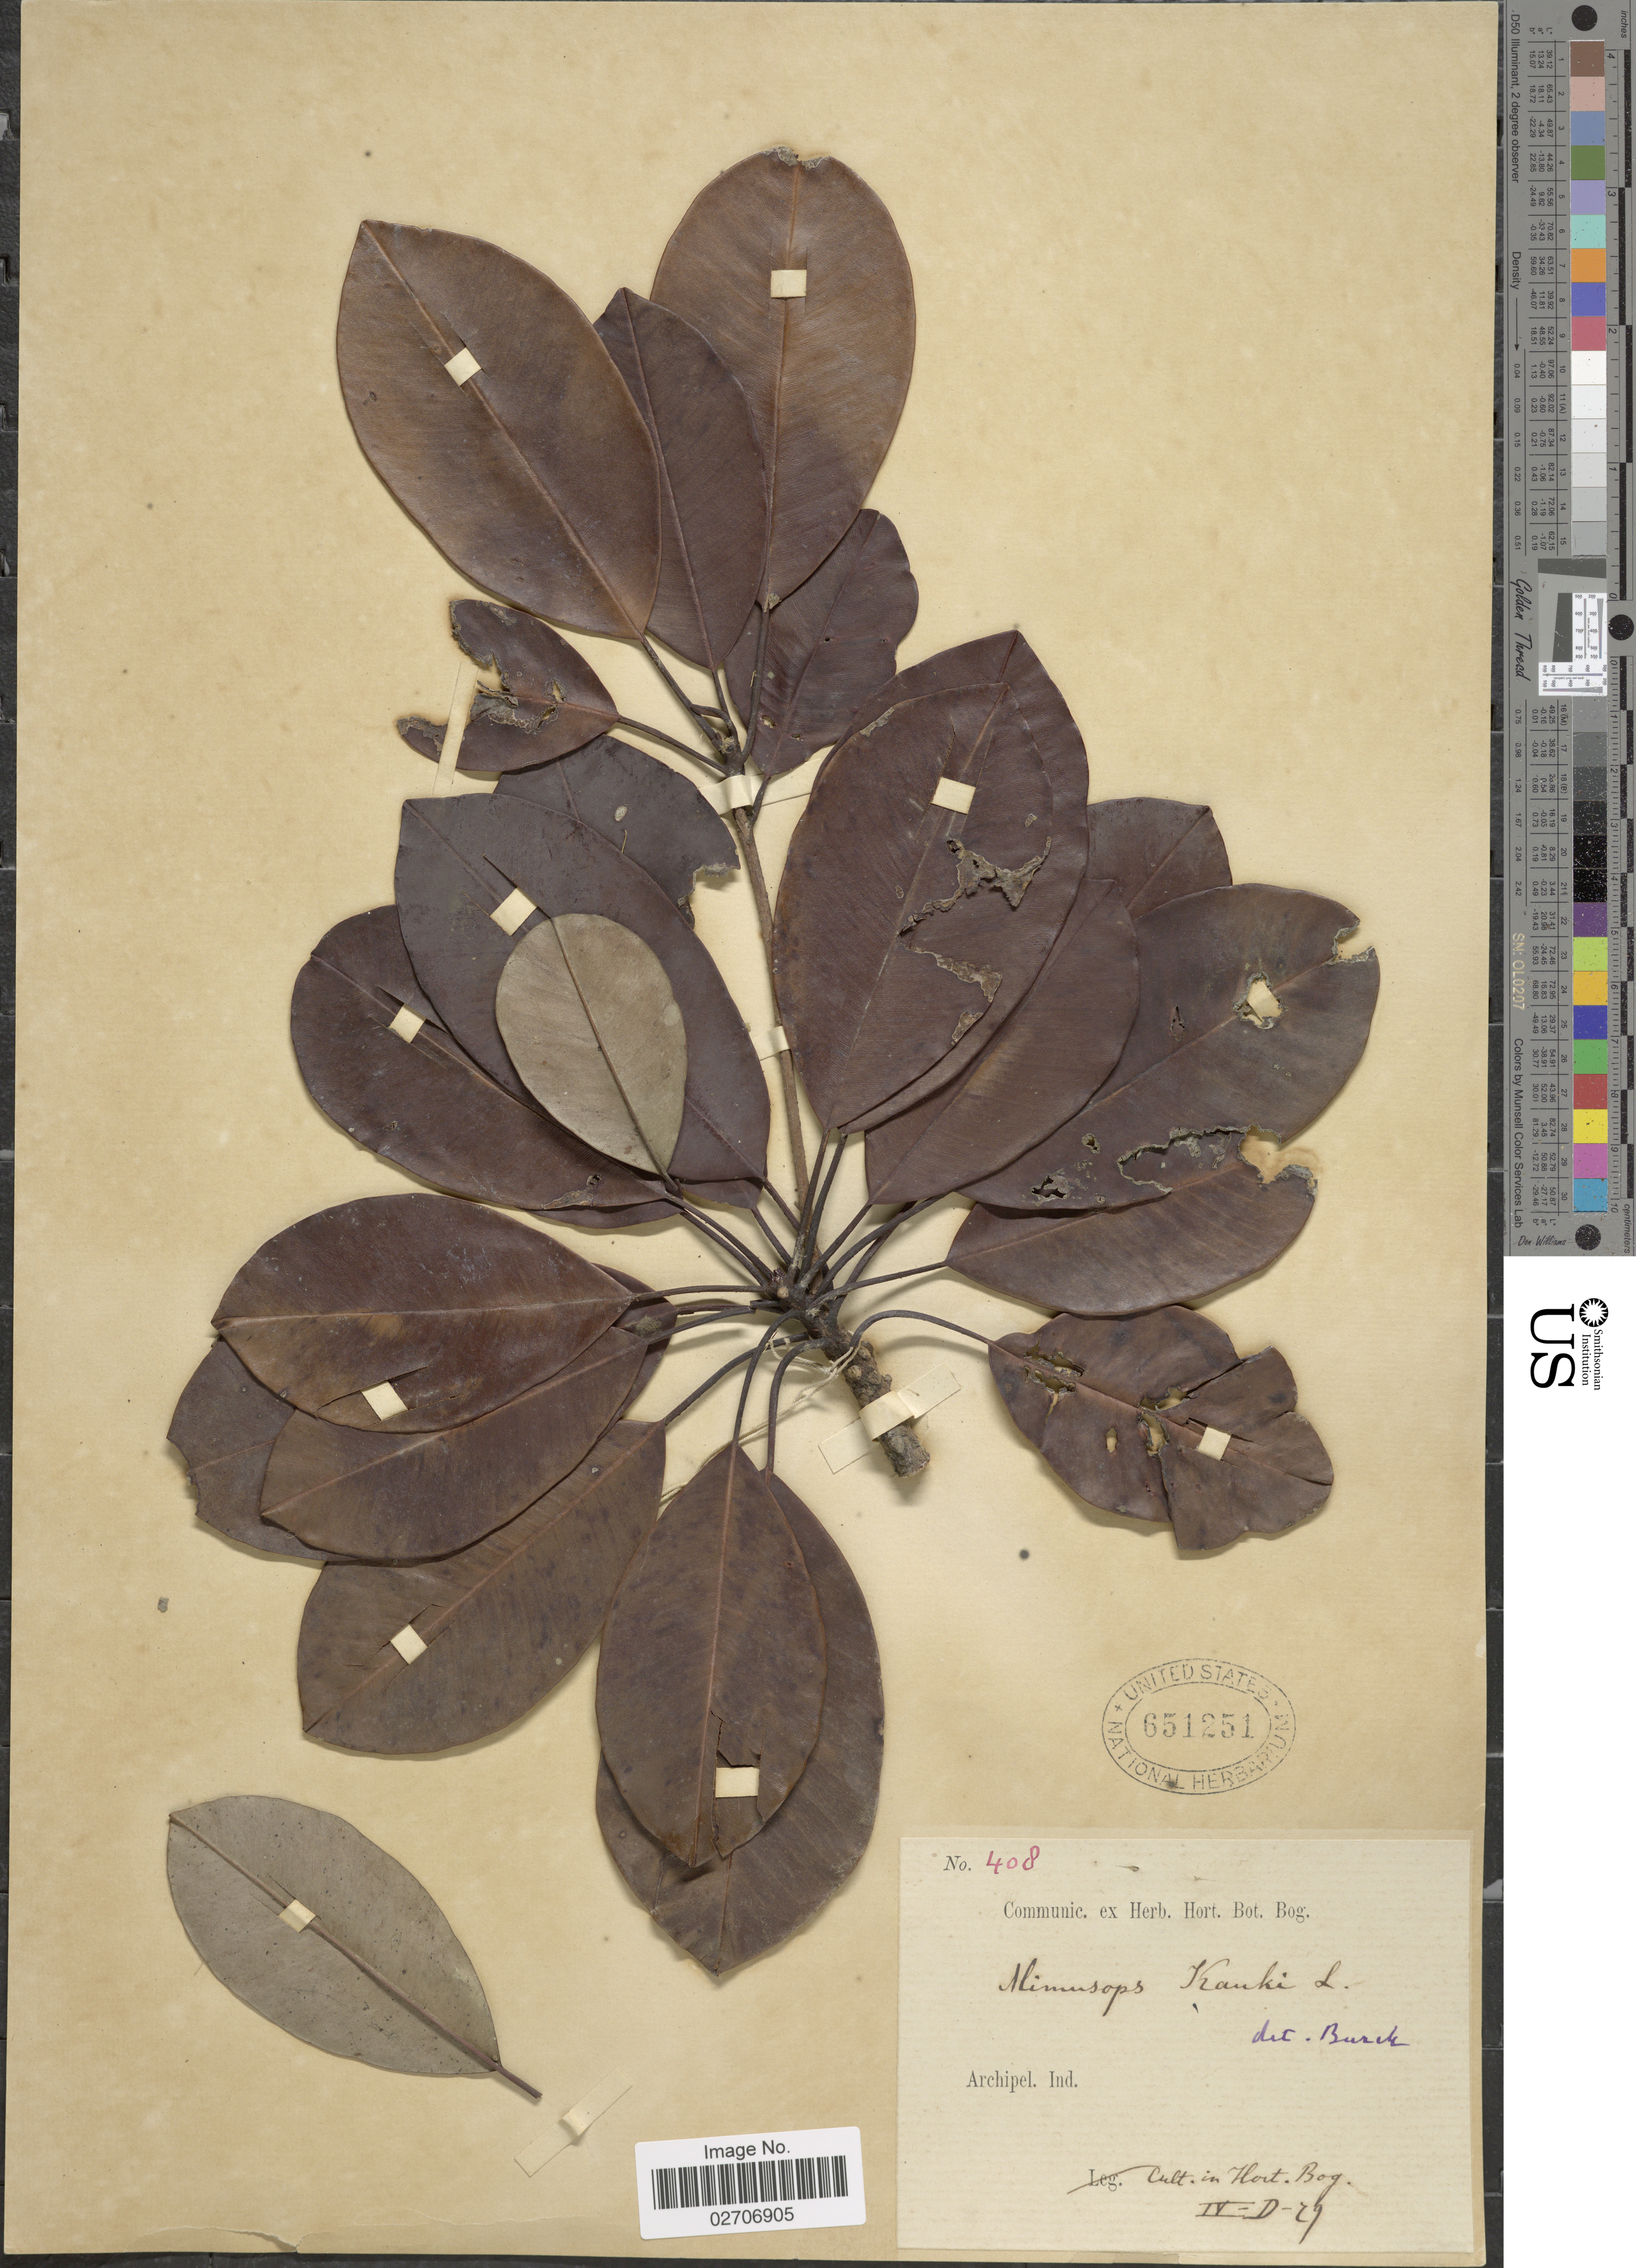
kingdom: Plantae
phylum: Tracheophyta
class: Magnoliopsida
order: Ericales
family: Sapotaceae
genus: Manilkara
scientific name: Manilkara kauki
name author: (L.) Dubard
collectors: ex herb. Hort. Bot. Bog.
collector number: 408/IV/D/29*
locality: Archipel Ind. Cult. in Hort. Bog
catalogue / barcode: US 651251